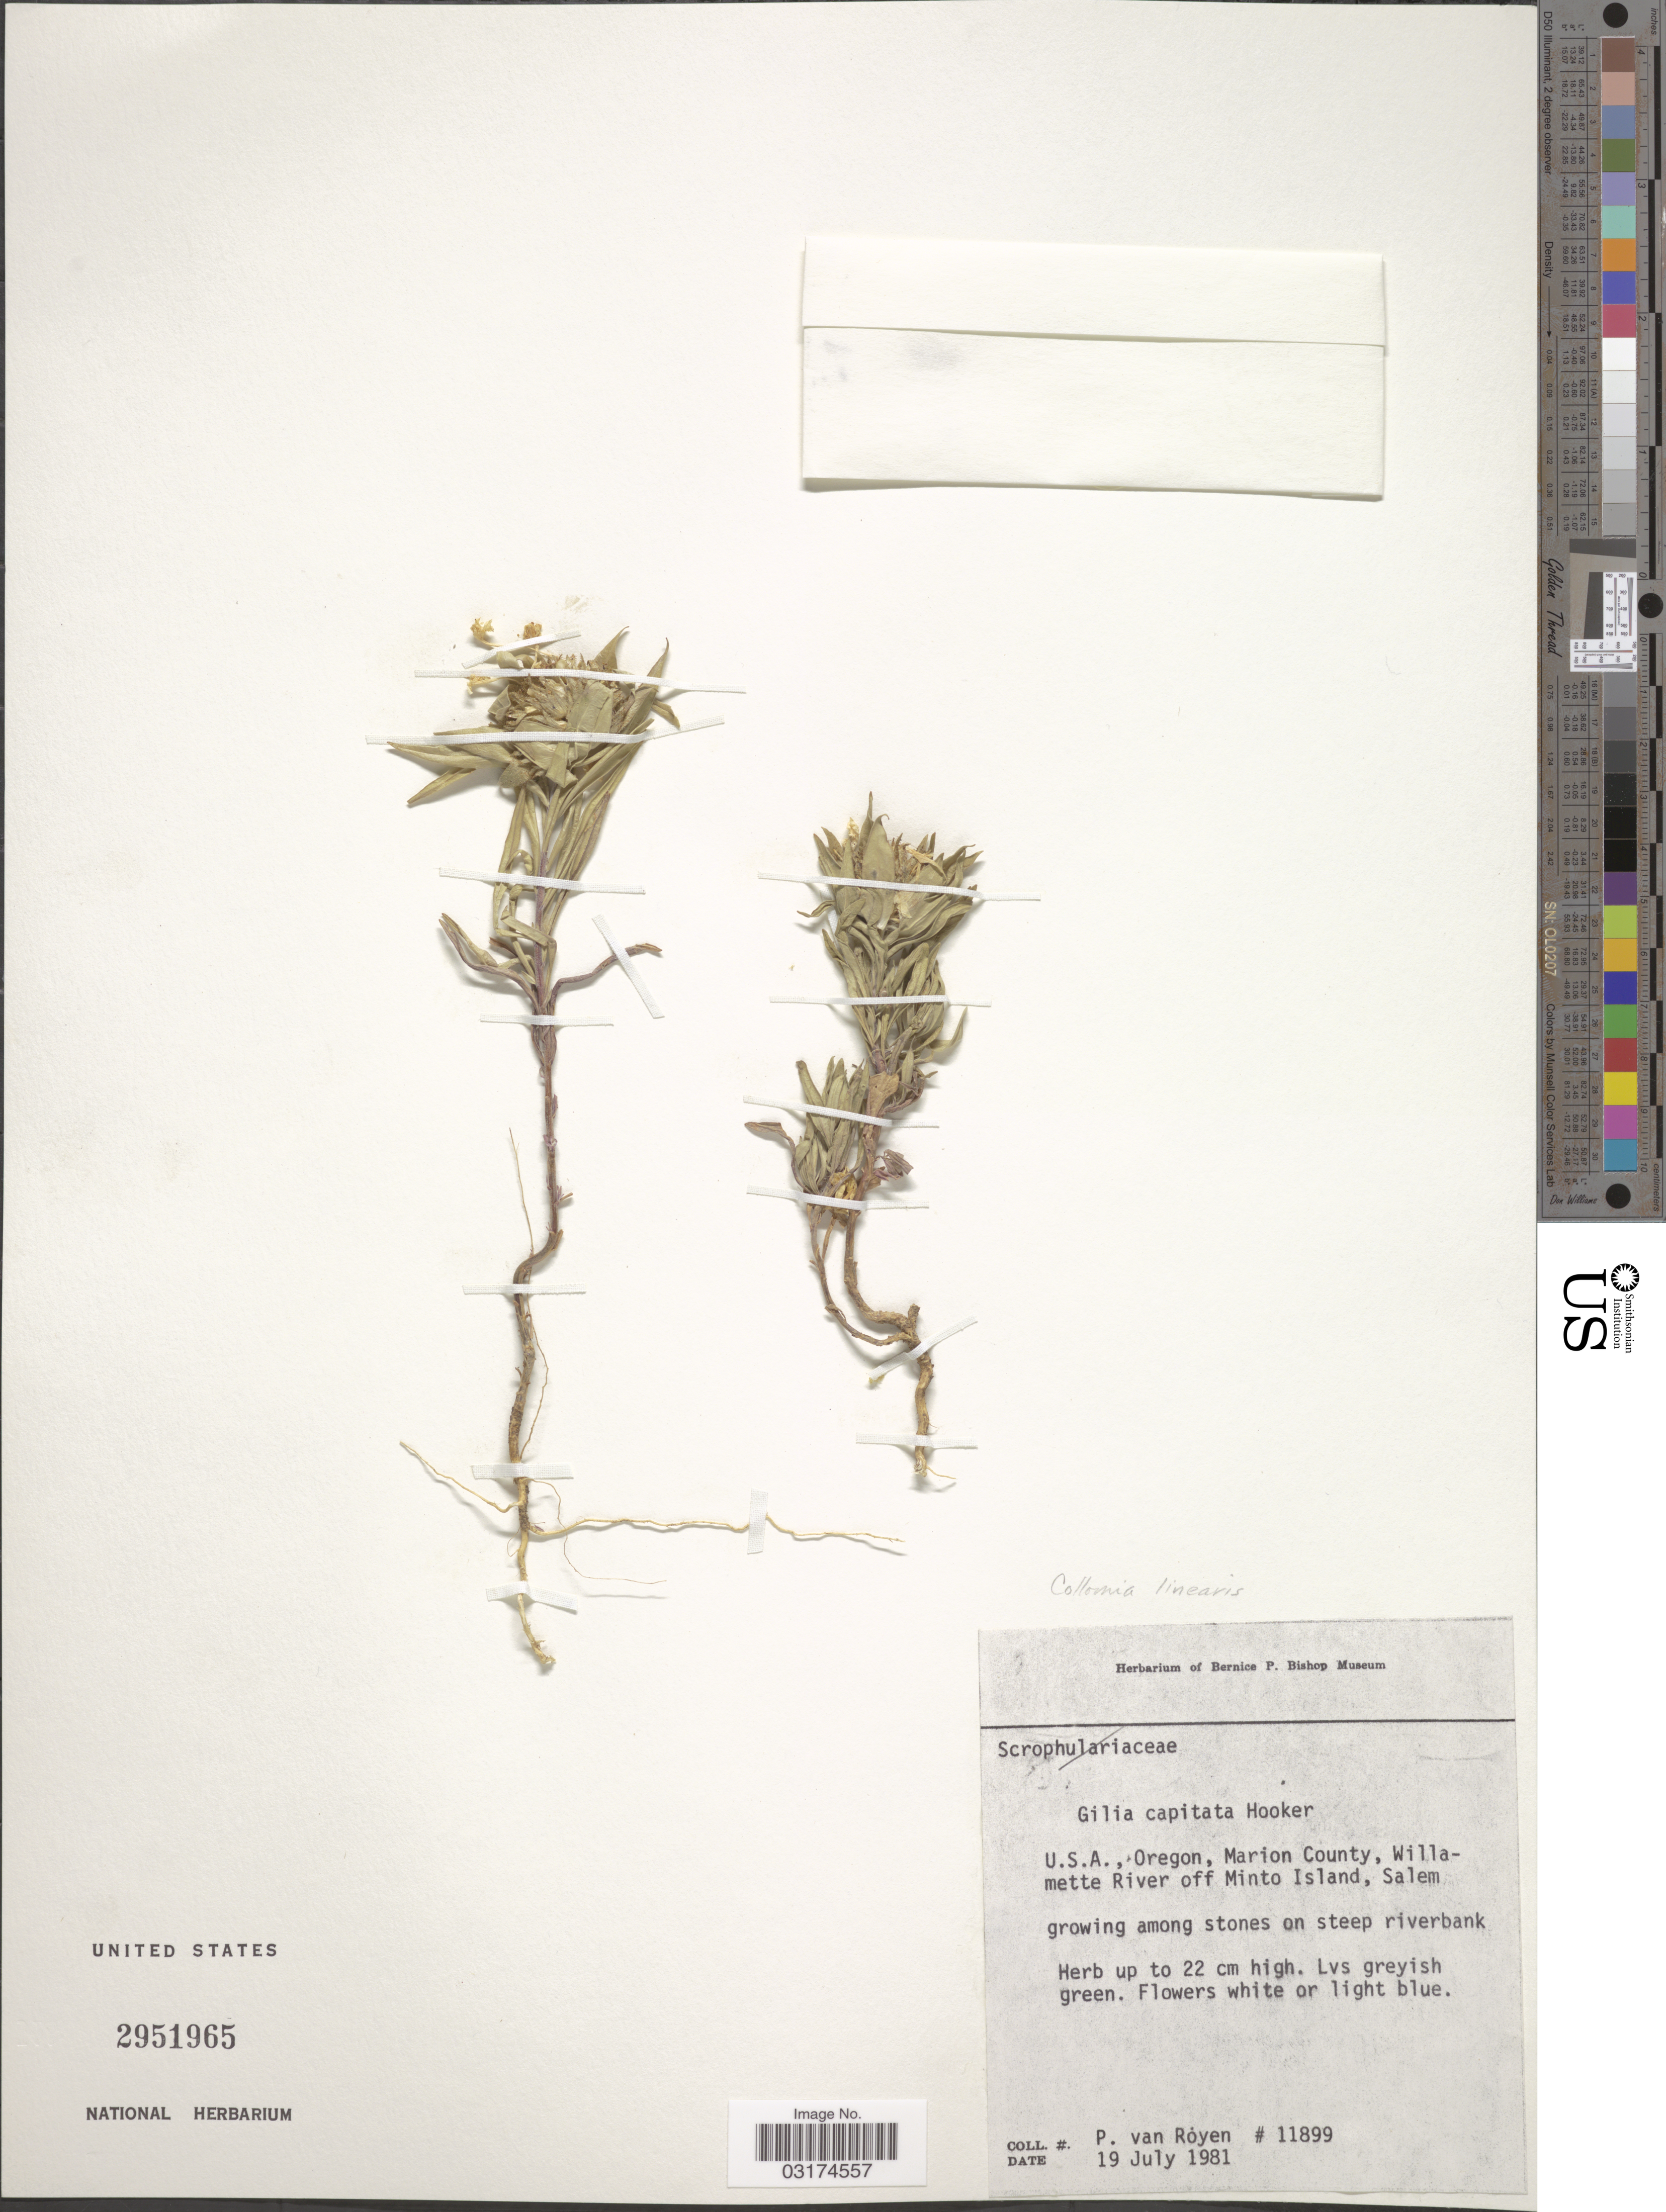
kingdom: Plantae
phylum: Tracheophyta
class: Magnoliopsida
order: Ericales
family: Polemoniaceae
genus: Collomia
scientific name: Collomia linearis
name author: Nutt.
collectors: P. van Royen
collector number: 11899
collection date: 1981-07-19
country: United States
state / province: Oregon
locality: Marion County, Willamette River off Minto Island, Salem.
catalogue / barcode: US 2951965